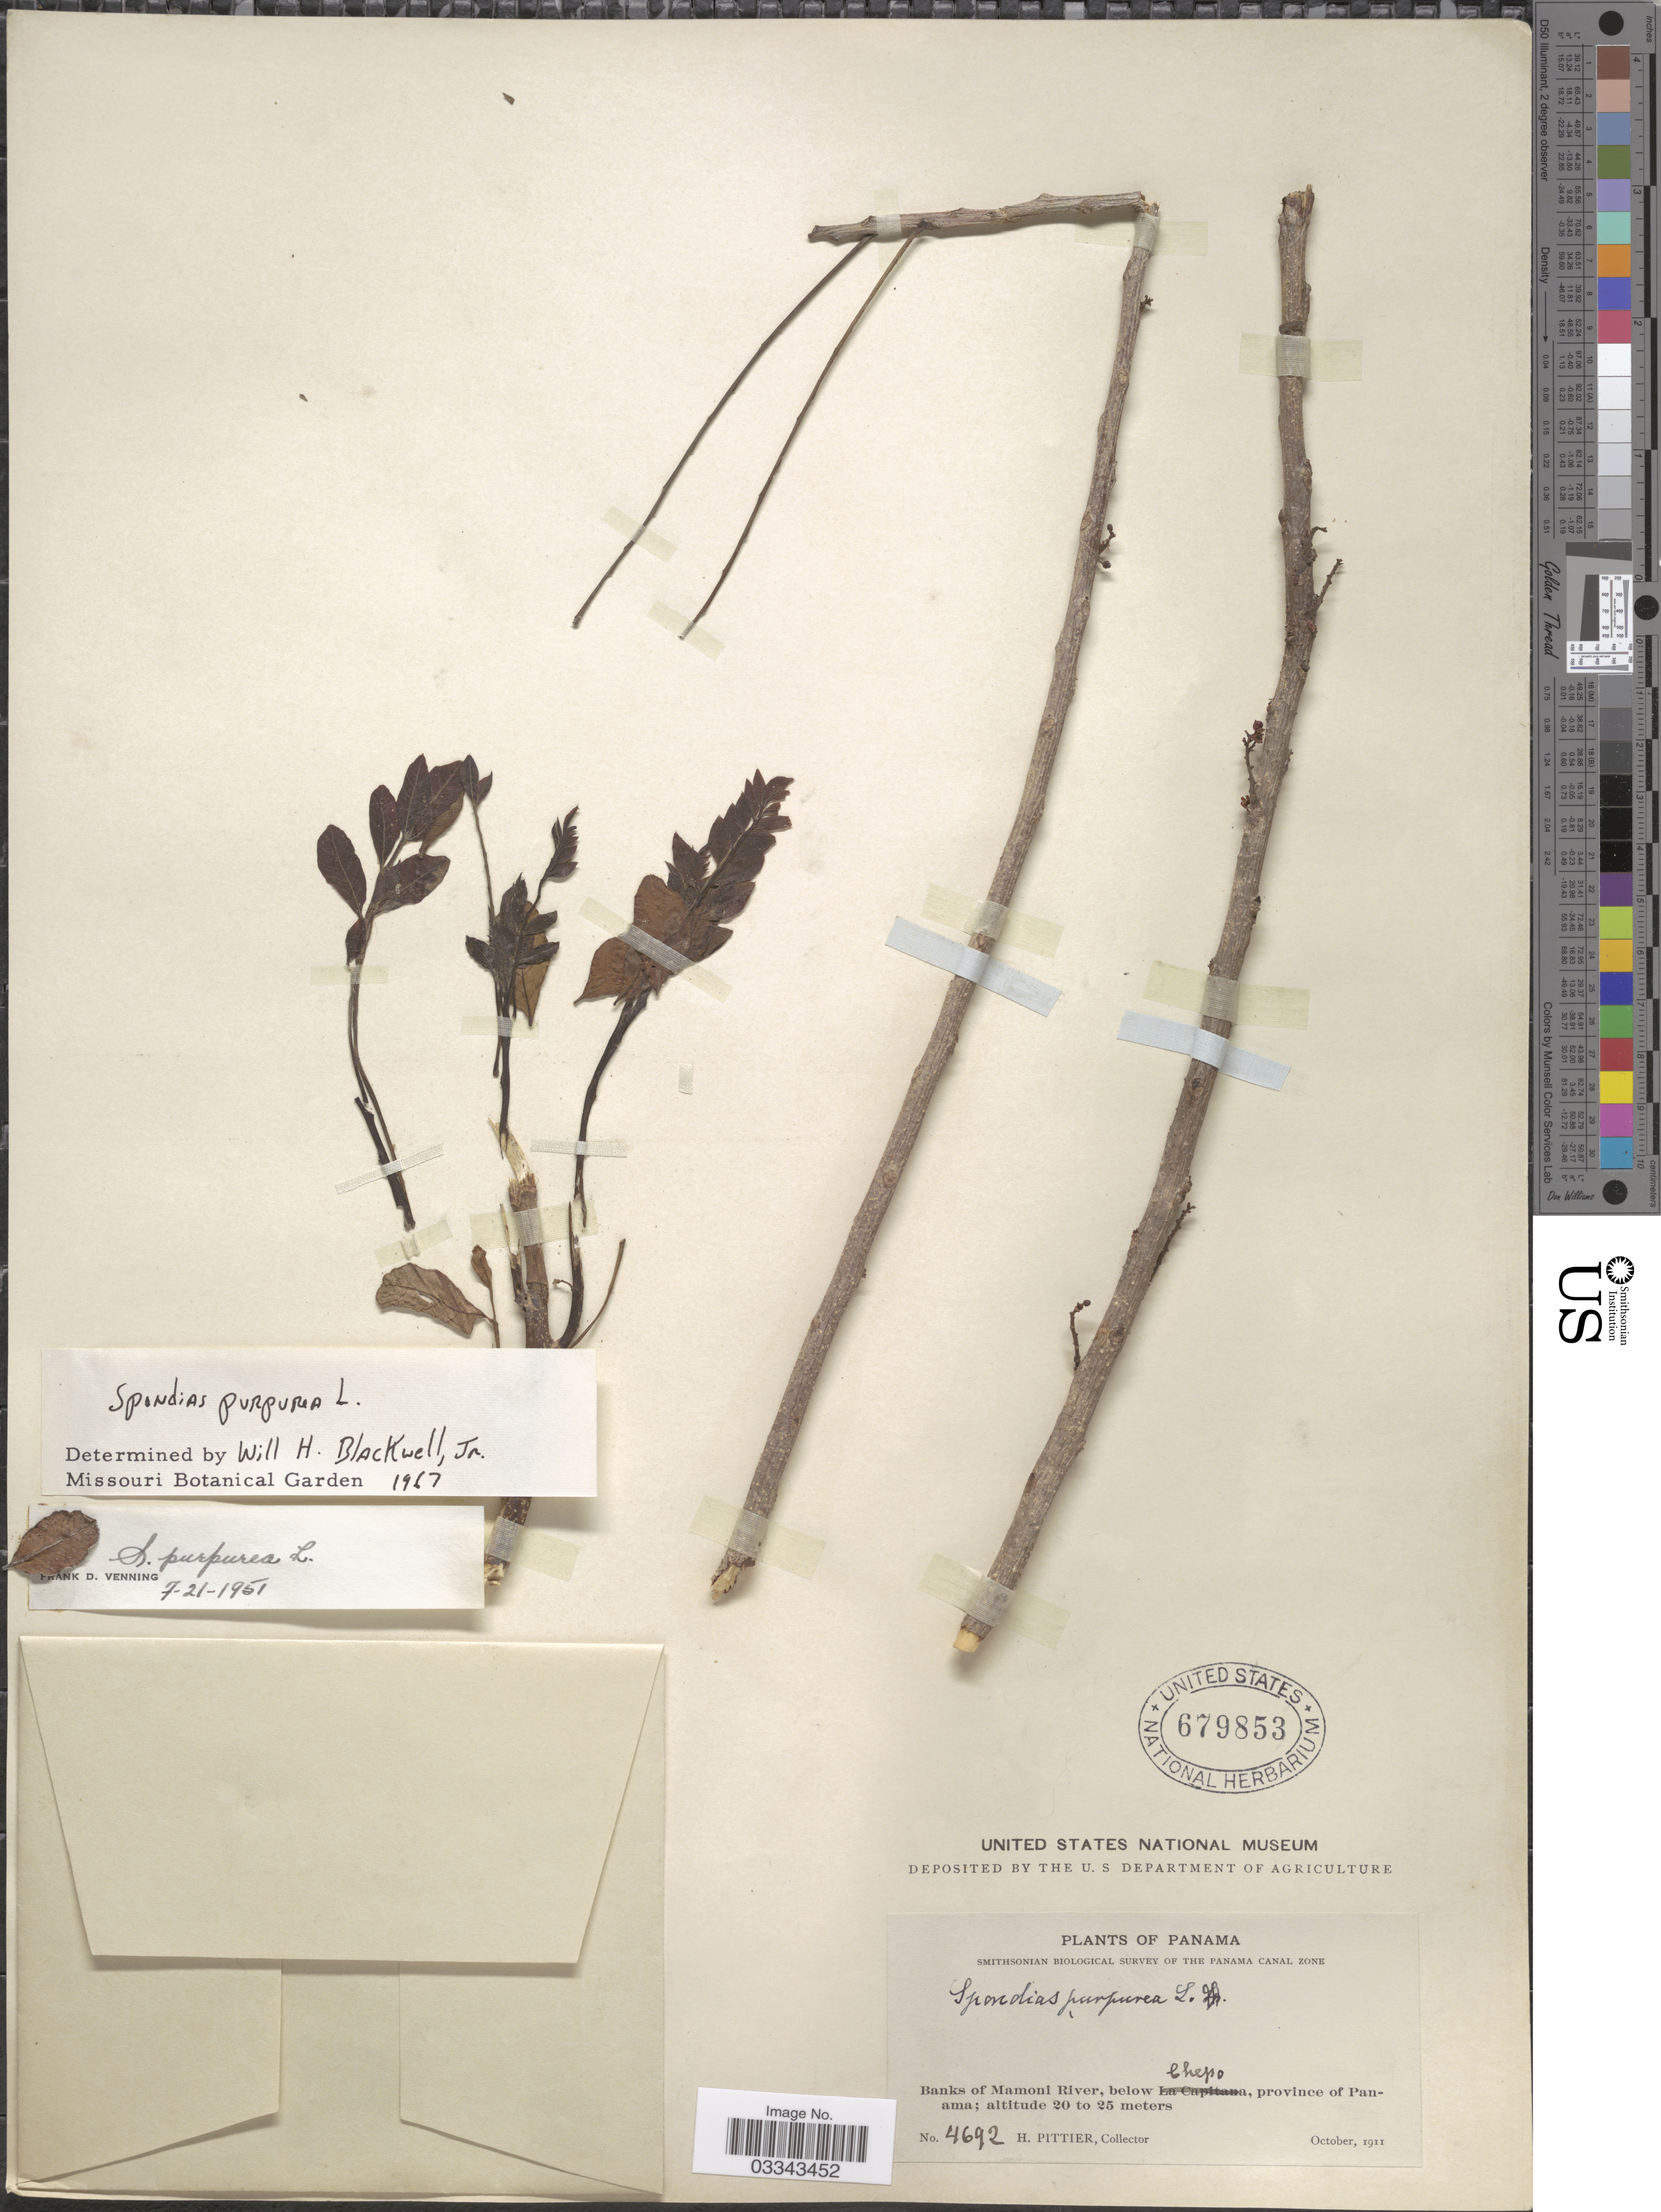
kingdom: Plantae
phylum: Tracheophyta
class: Magnoliopsida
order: Sapindales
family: Anacardiaceae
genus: Spondias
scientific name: Spondias purpurea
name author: L.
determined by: Mitchell, John D.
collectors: H. F. Pittier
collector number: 4692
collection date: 1911-10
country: Panama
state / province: Panamá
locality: Banks of Mamoni River, below Chepo.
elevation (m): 20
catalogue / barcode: US 679853